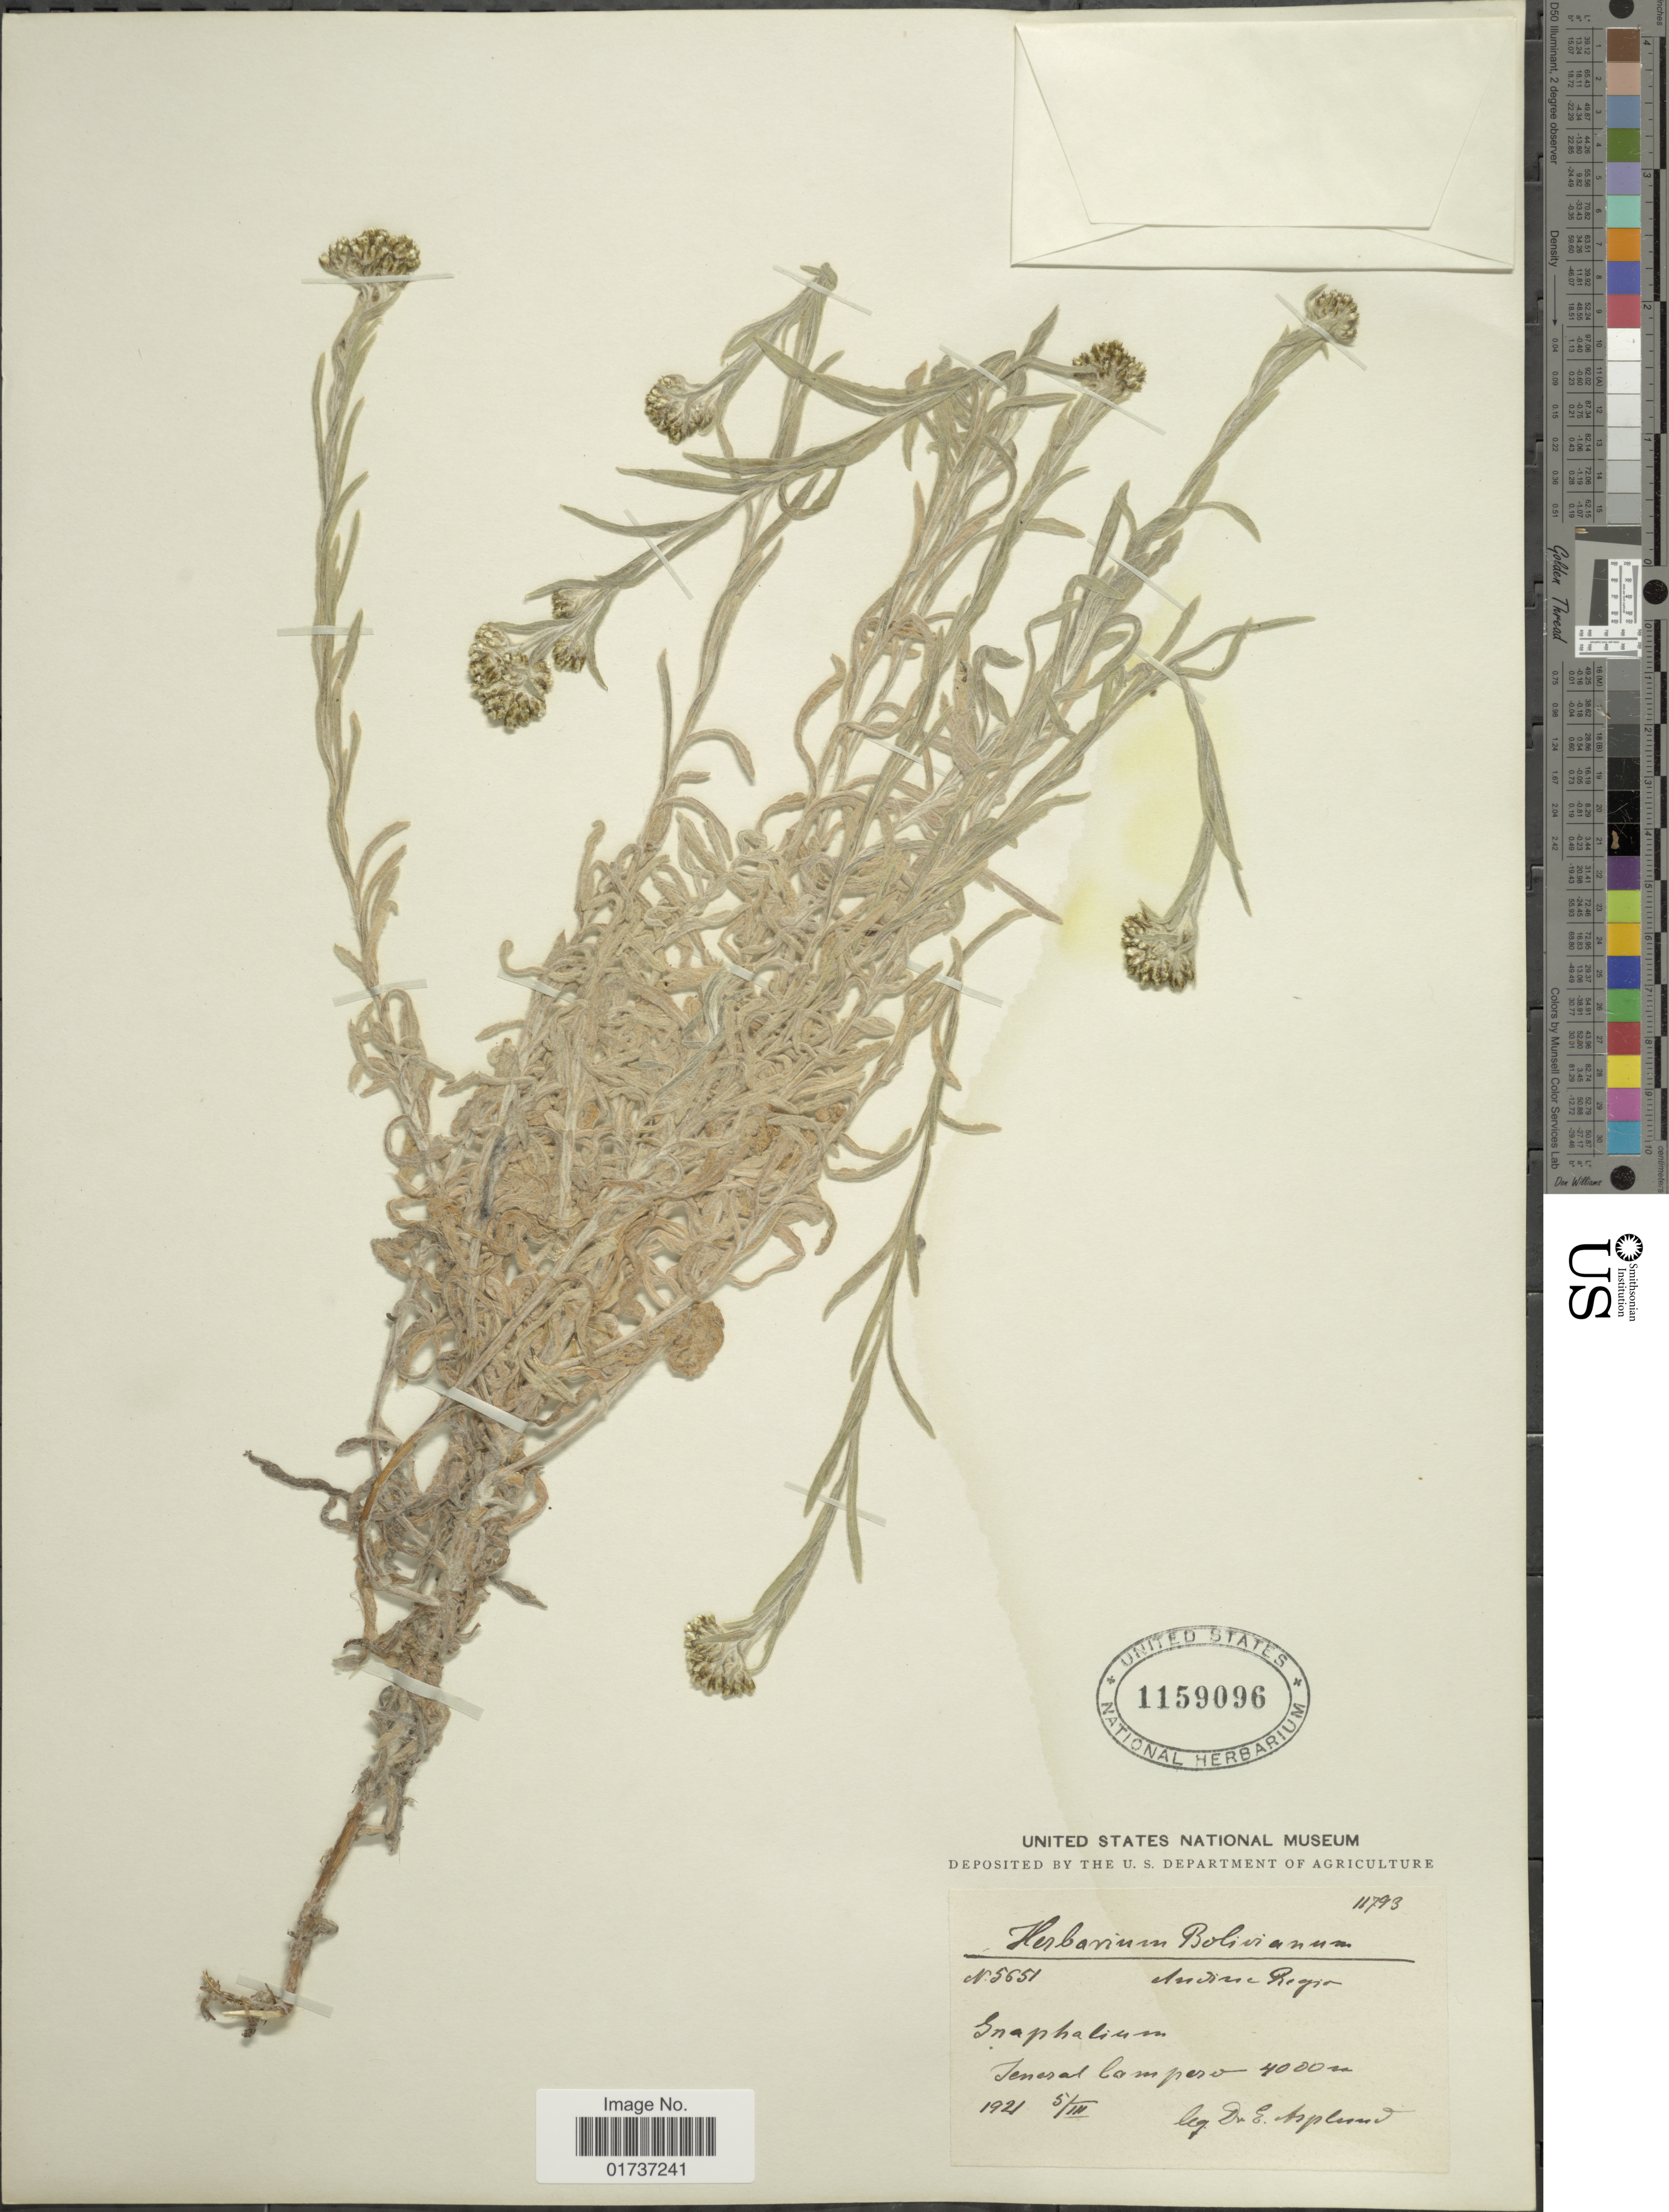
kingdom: Plantae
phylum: Tracheophyta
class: Magnoliopsida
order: Asterales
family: Asteraceae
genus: Gnaphalium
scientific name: Gnaphalium sp.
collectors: E. Asplund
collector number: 5651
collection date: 1921-03-05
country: Bolivia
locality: Teneral Campero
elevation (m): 4000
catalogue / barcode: US 1159096